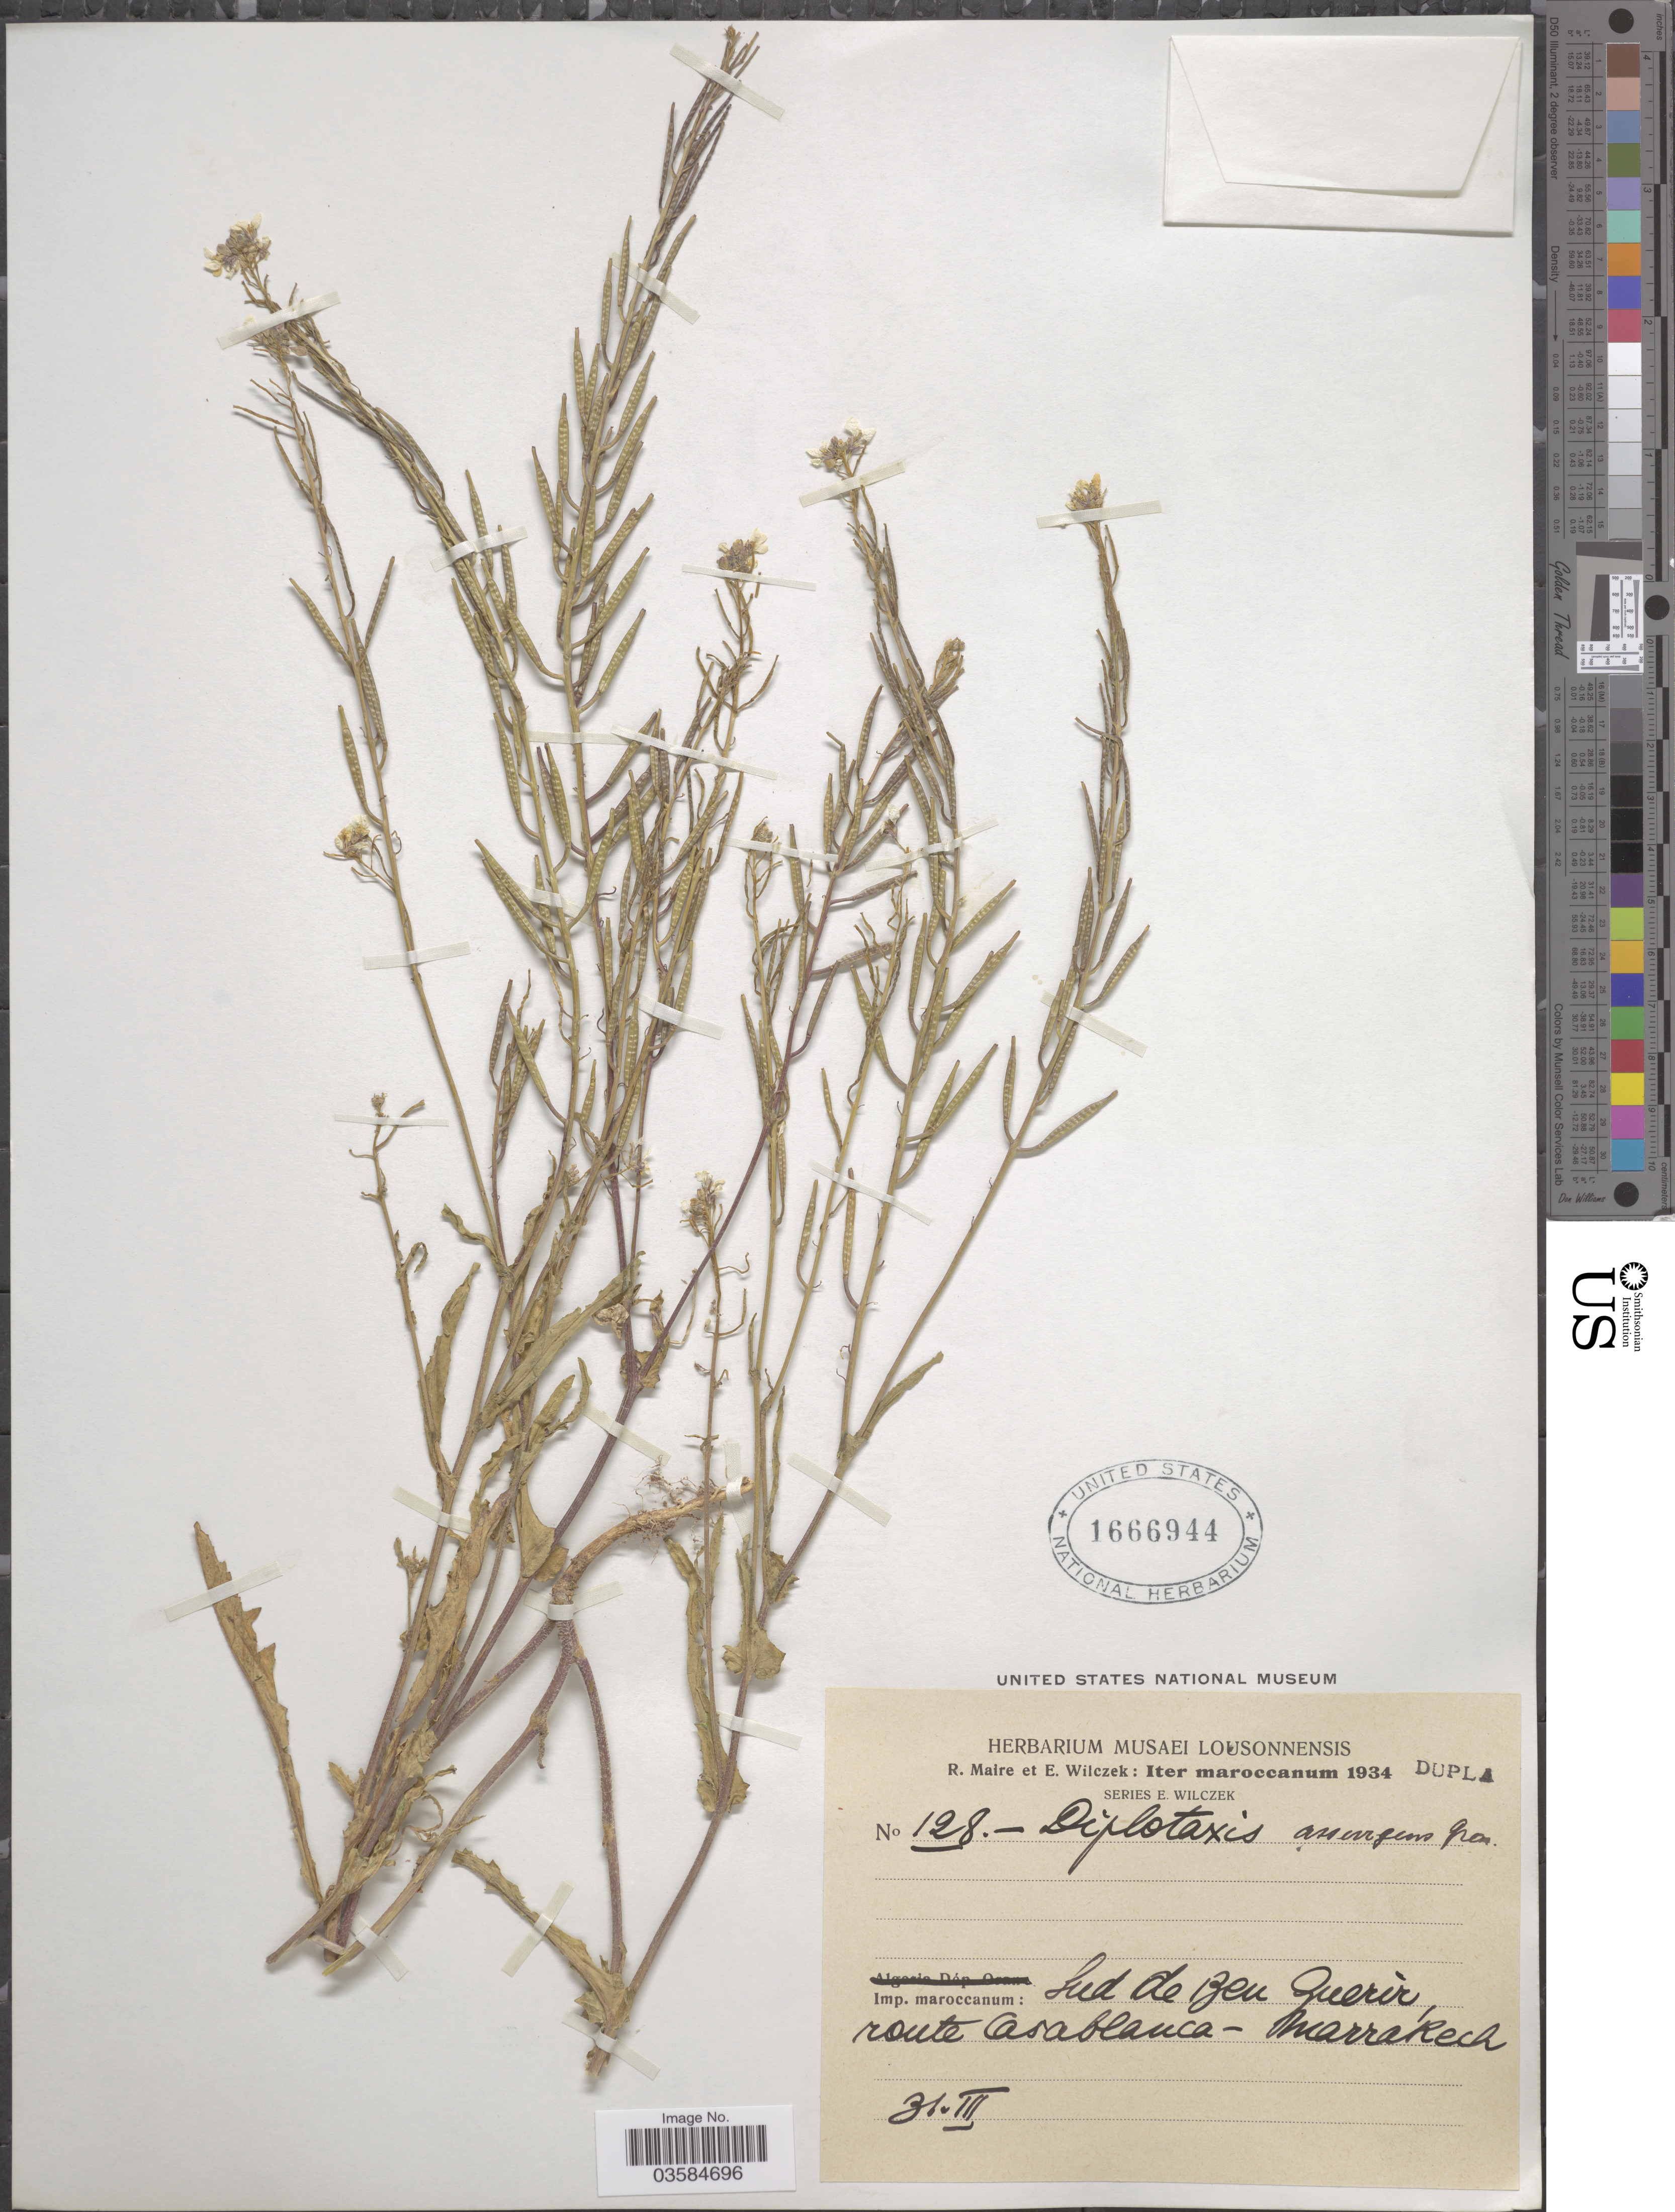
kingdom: Plantae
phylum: Tracheophyta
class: Magnoliopsida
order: Brassicales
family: Brassicaceae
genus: Diplotaxis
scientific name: Diplotaxis assurgens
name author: Thell.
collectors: R. Maire & E. Wilczek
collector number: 128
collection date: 1934-03-31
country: Morocco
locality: Iter maroccanum. Imp. maroccanum: Sud de Ben Querir, route Casablanca-Marrakech.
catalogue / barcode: US 1666944